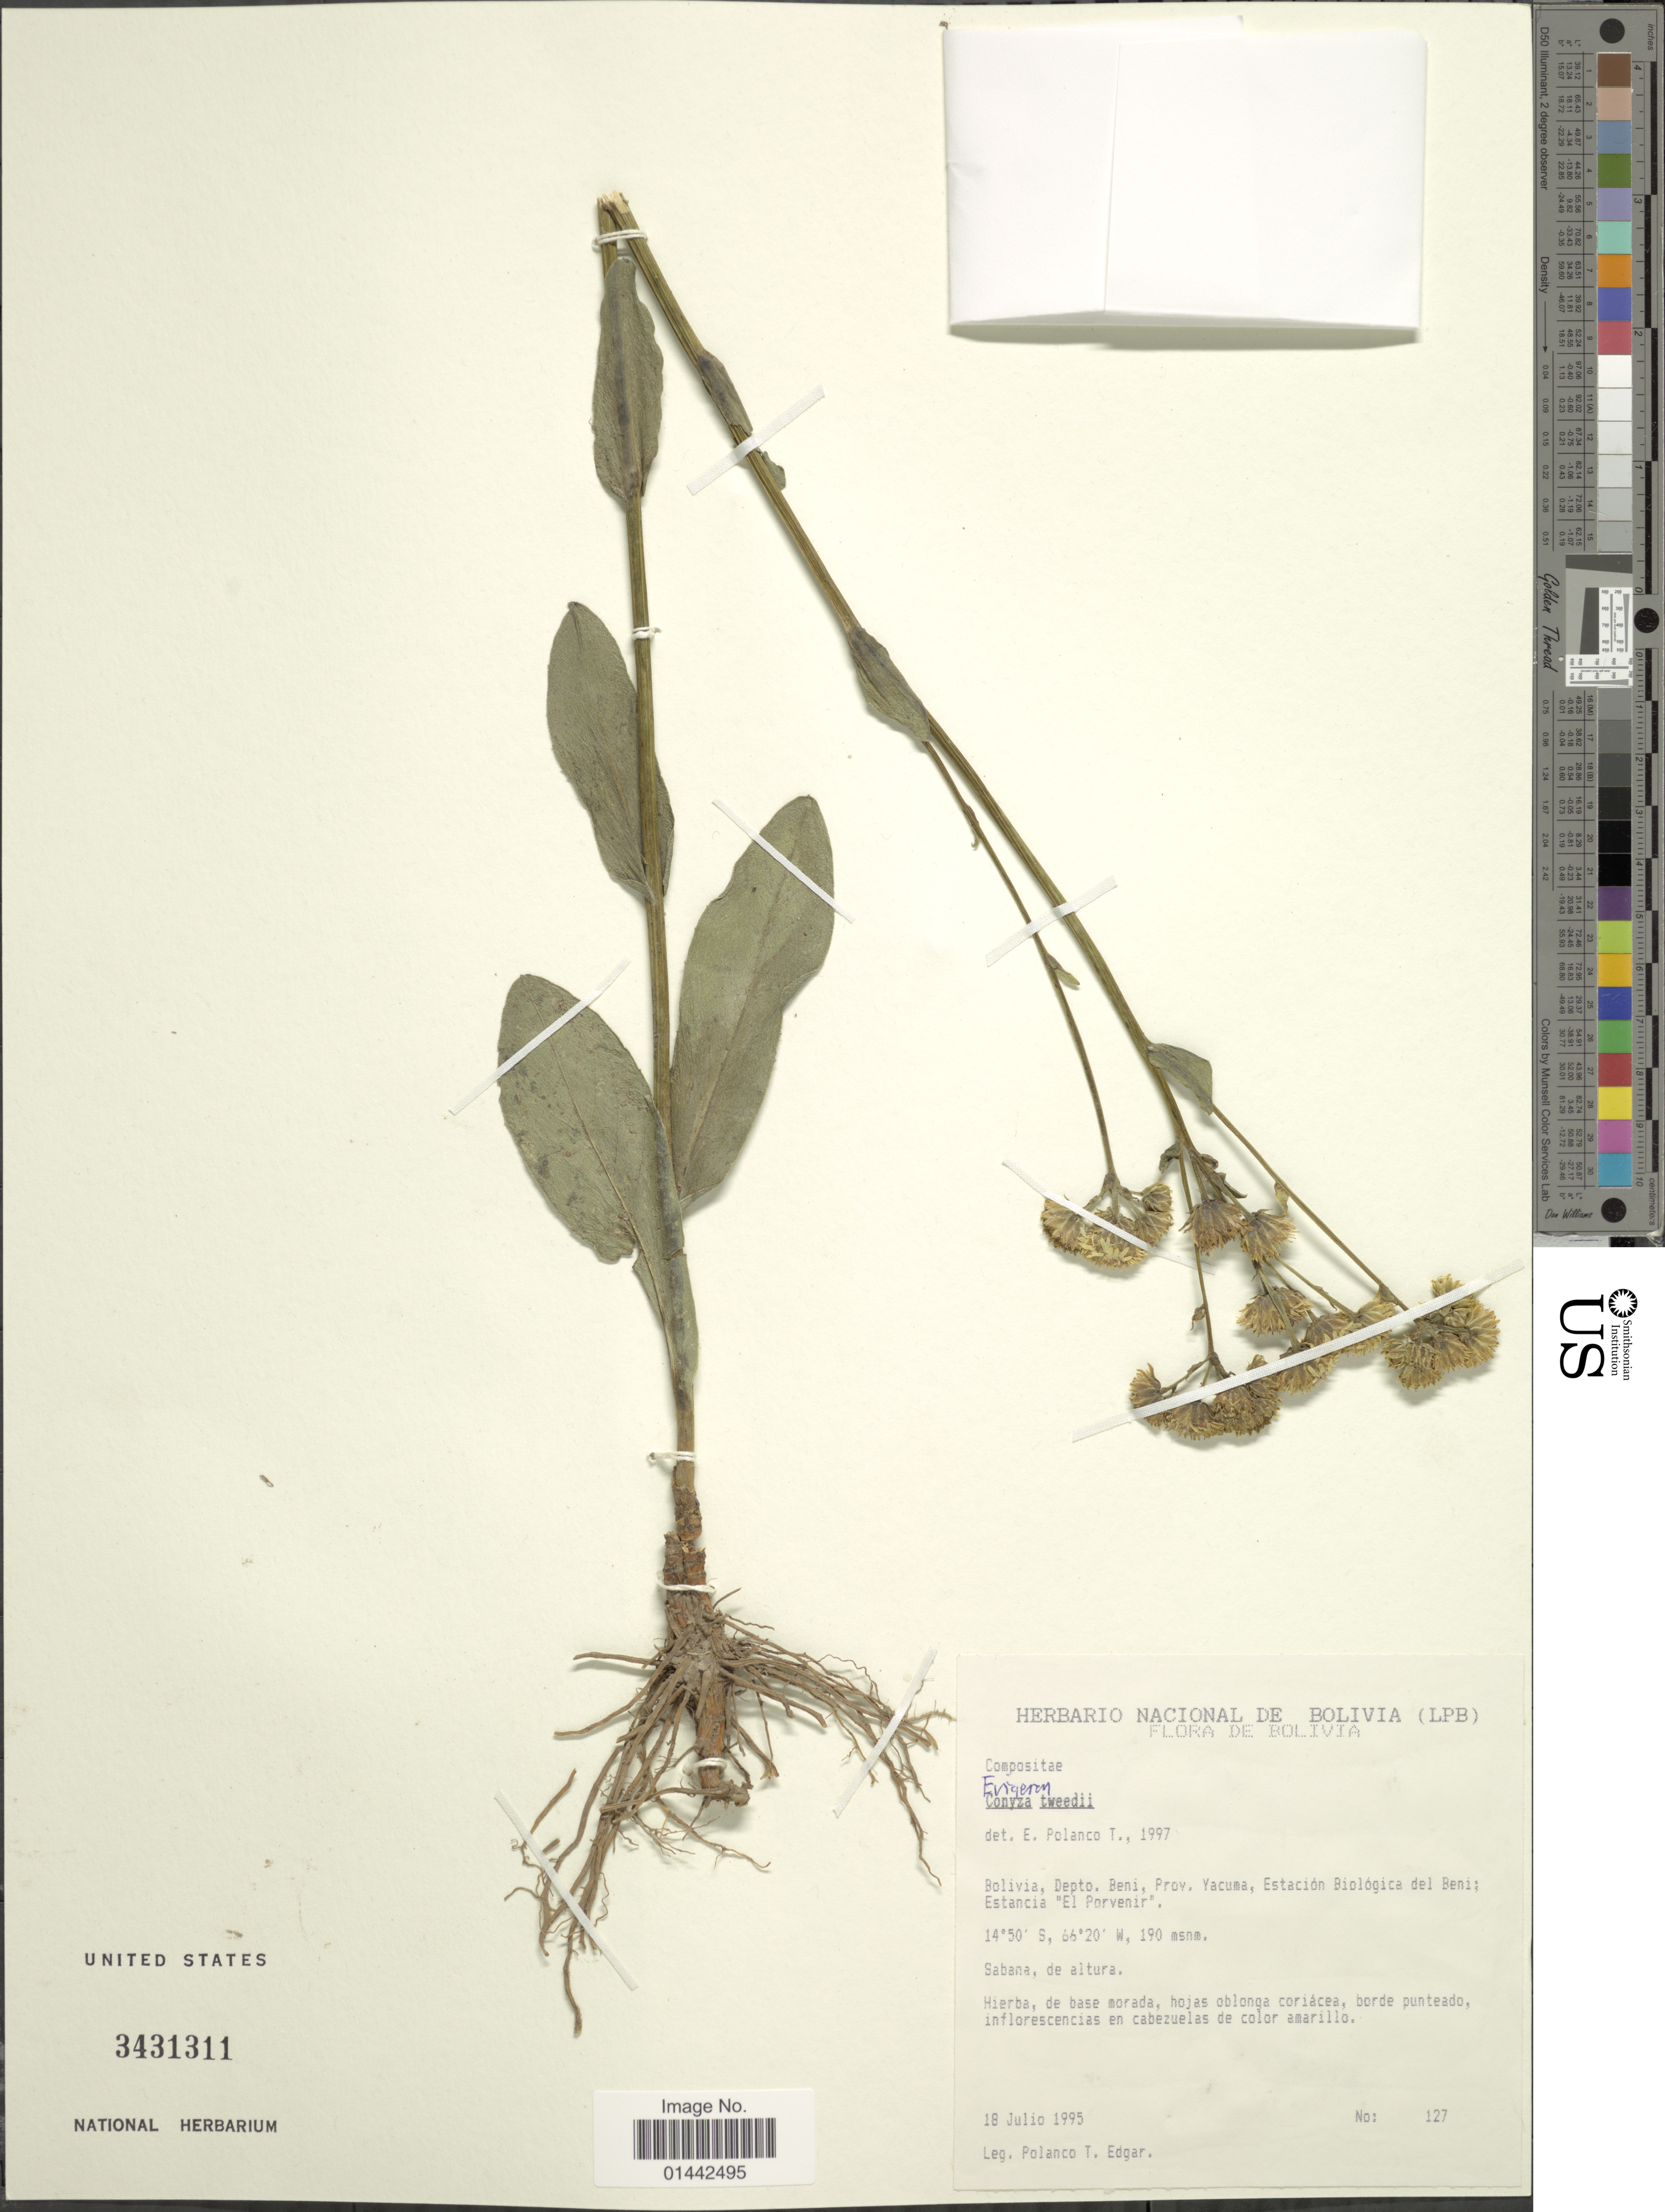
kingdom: Plantae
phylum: Tracheophyta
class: Magnoliopsida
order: Asterales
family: Asteraceae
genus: Erigeron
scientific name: Erigeron tweediei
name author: Hook. & Arn.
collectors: P. Edgar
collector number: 127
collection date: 1995-07-18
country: Bolivia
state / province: Beni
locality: Prov. Yacuma, Estación Biologica del Beni; Estancia "El Porvenir", sabana, altura.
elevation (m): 190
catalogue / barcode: US 3431311